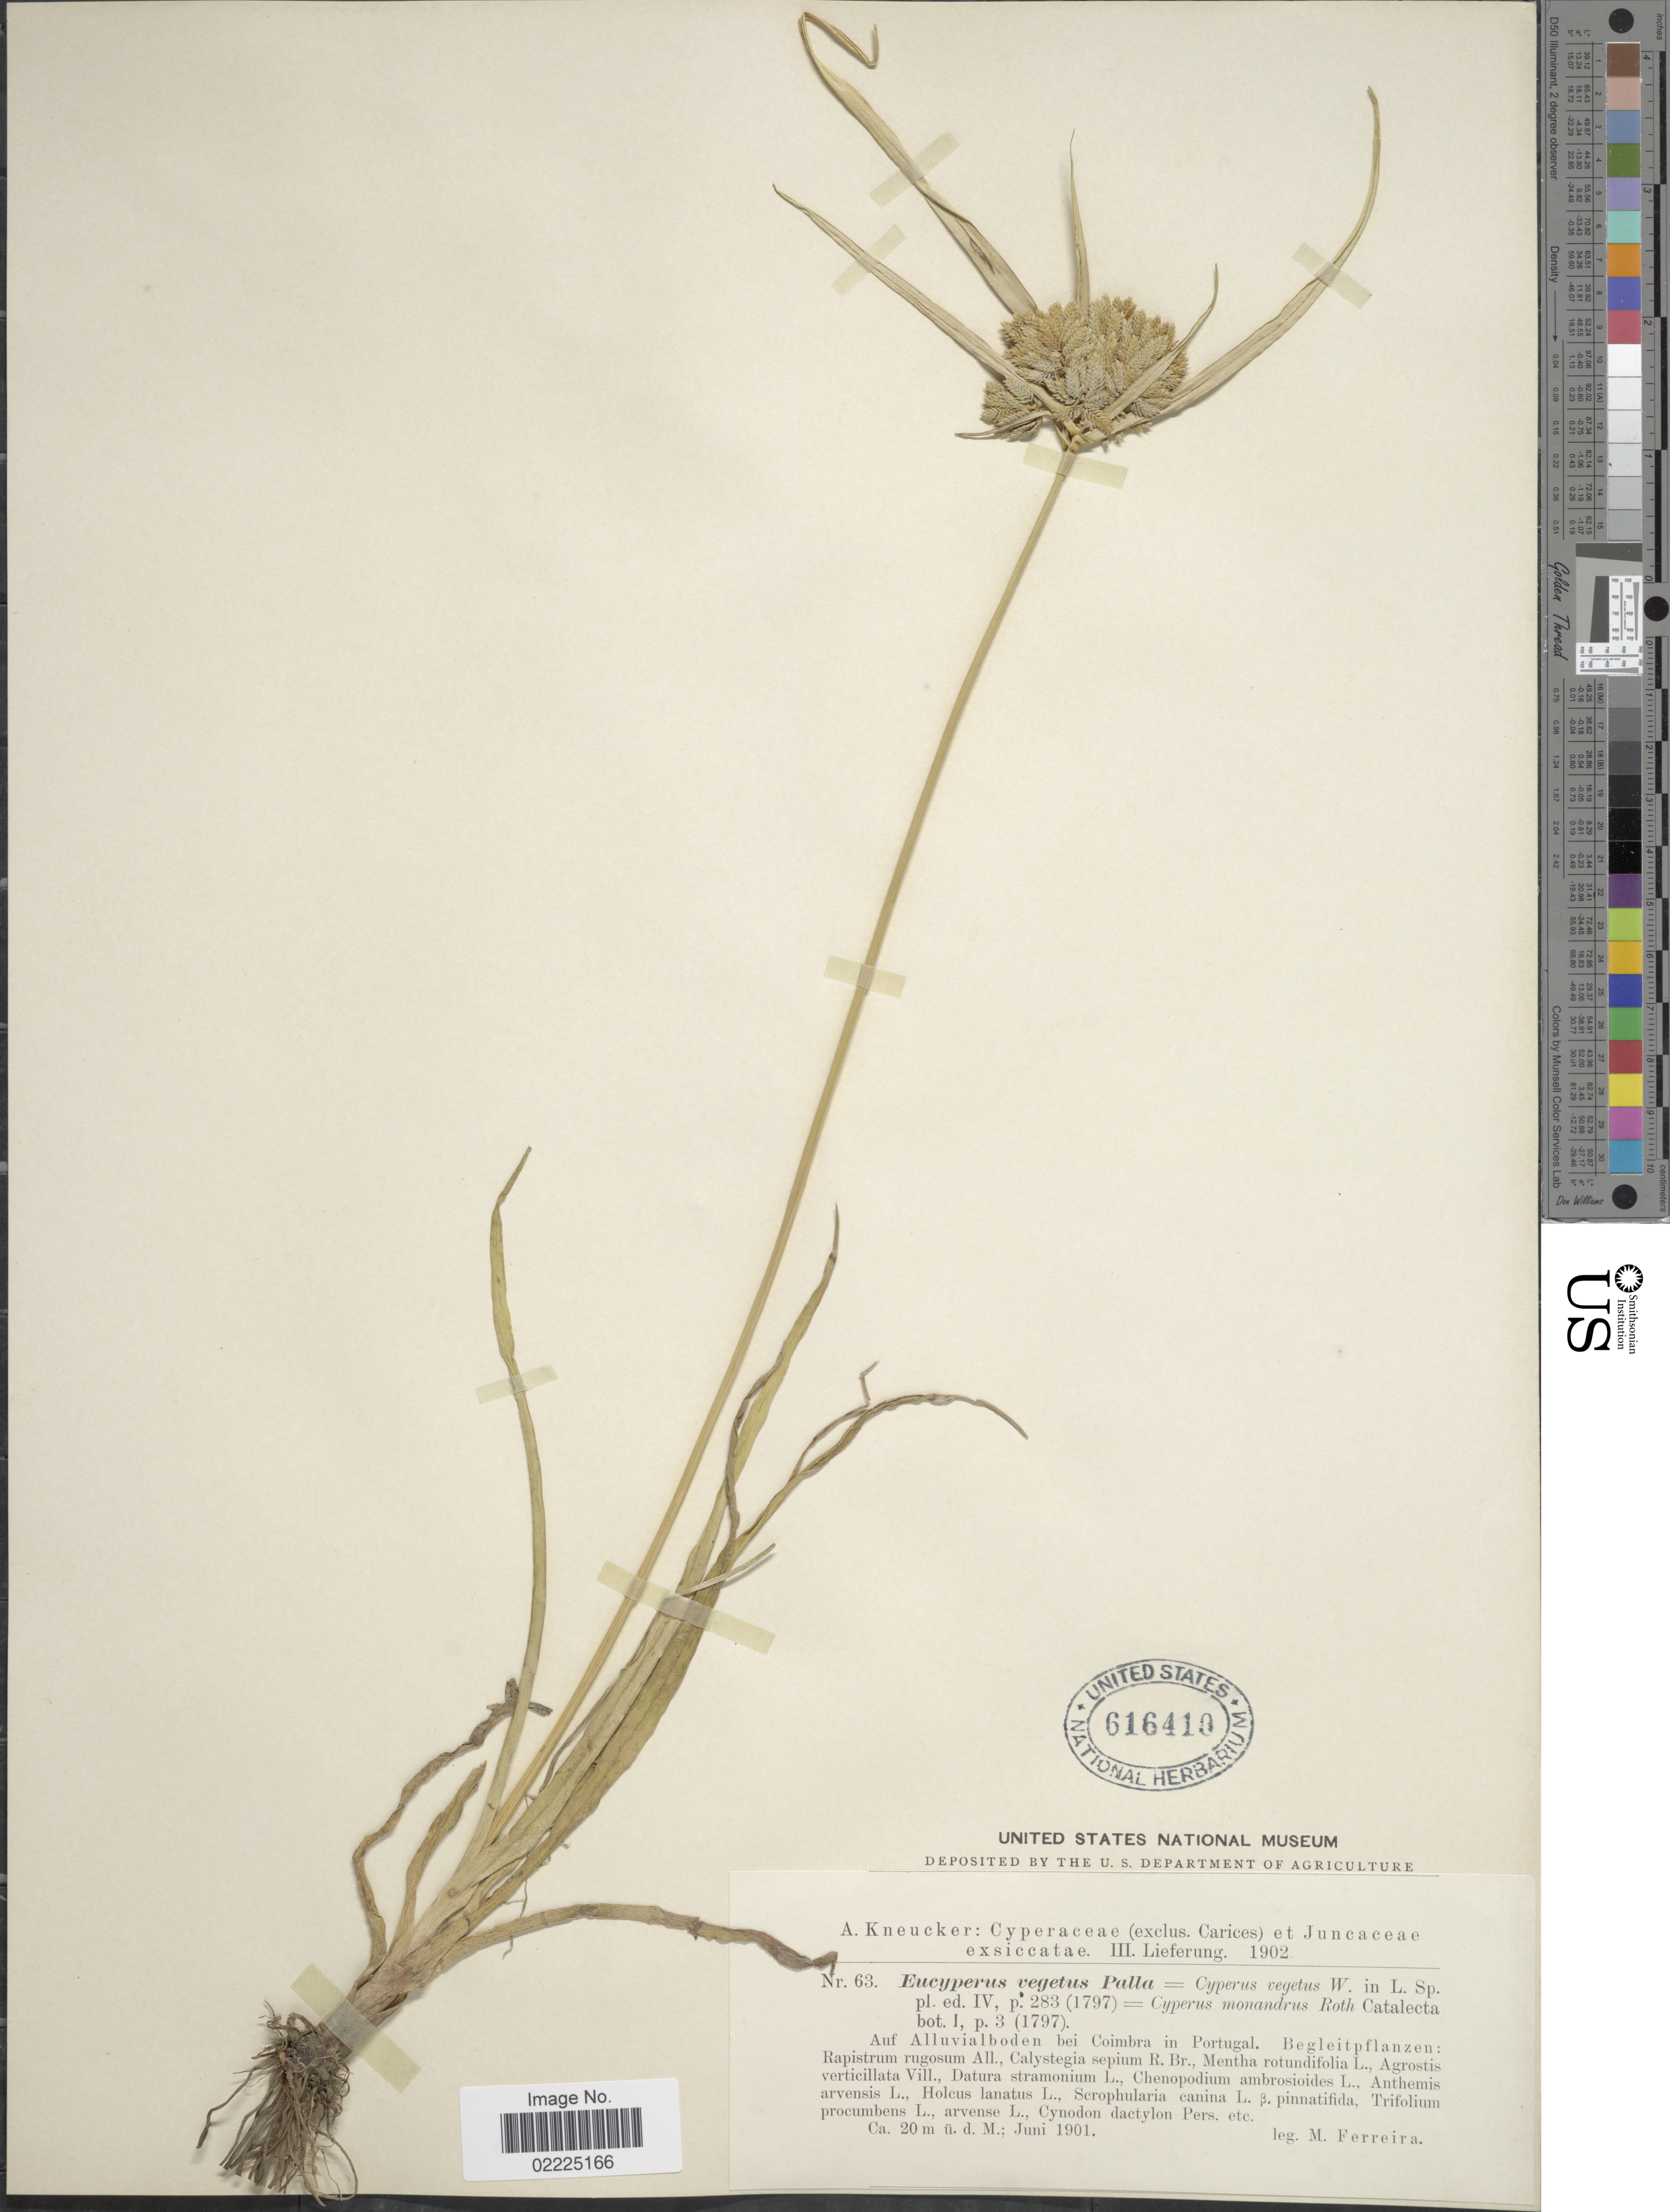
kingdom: Plantae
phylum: Tracheophyta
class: Liliopsida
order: Poales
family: Cyperaceae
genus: Cyperus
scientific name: Cyperus eragrostis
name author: Lam.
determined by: Strong, Mark T., (BOT), Smithsonian Institution - National Museum of Natural History (UNITED STATES)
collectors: M. Ferreira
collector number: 63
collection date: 1901-06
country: Portugal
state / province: Coimbra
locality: Cyperaceae (exclus. Carices) et Juncaceae [unsure placement], Auf Alluvialboden bei Coimbra in Portugal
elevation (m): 20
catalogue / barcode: US 616410